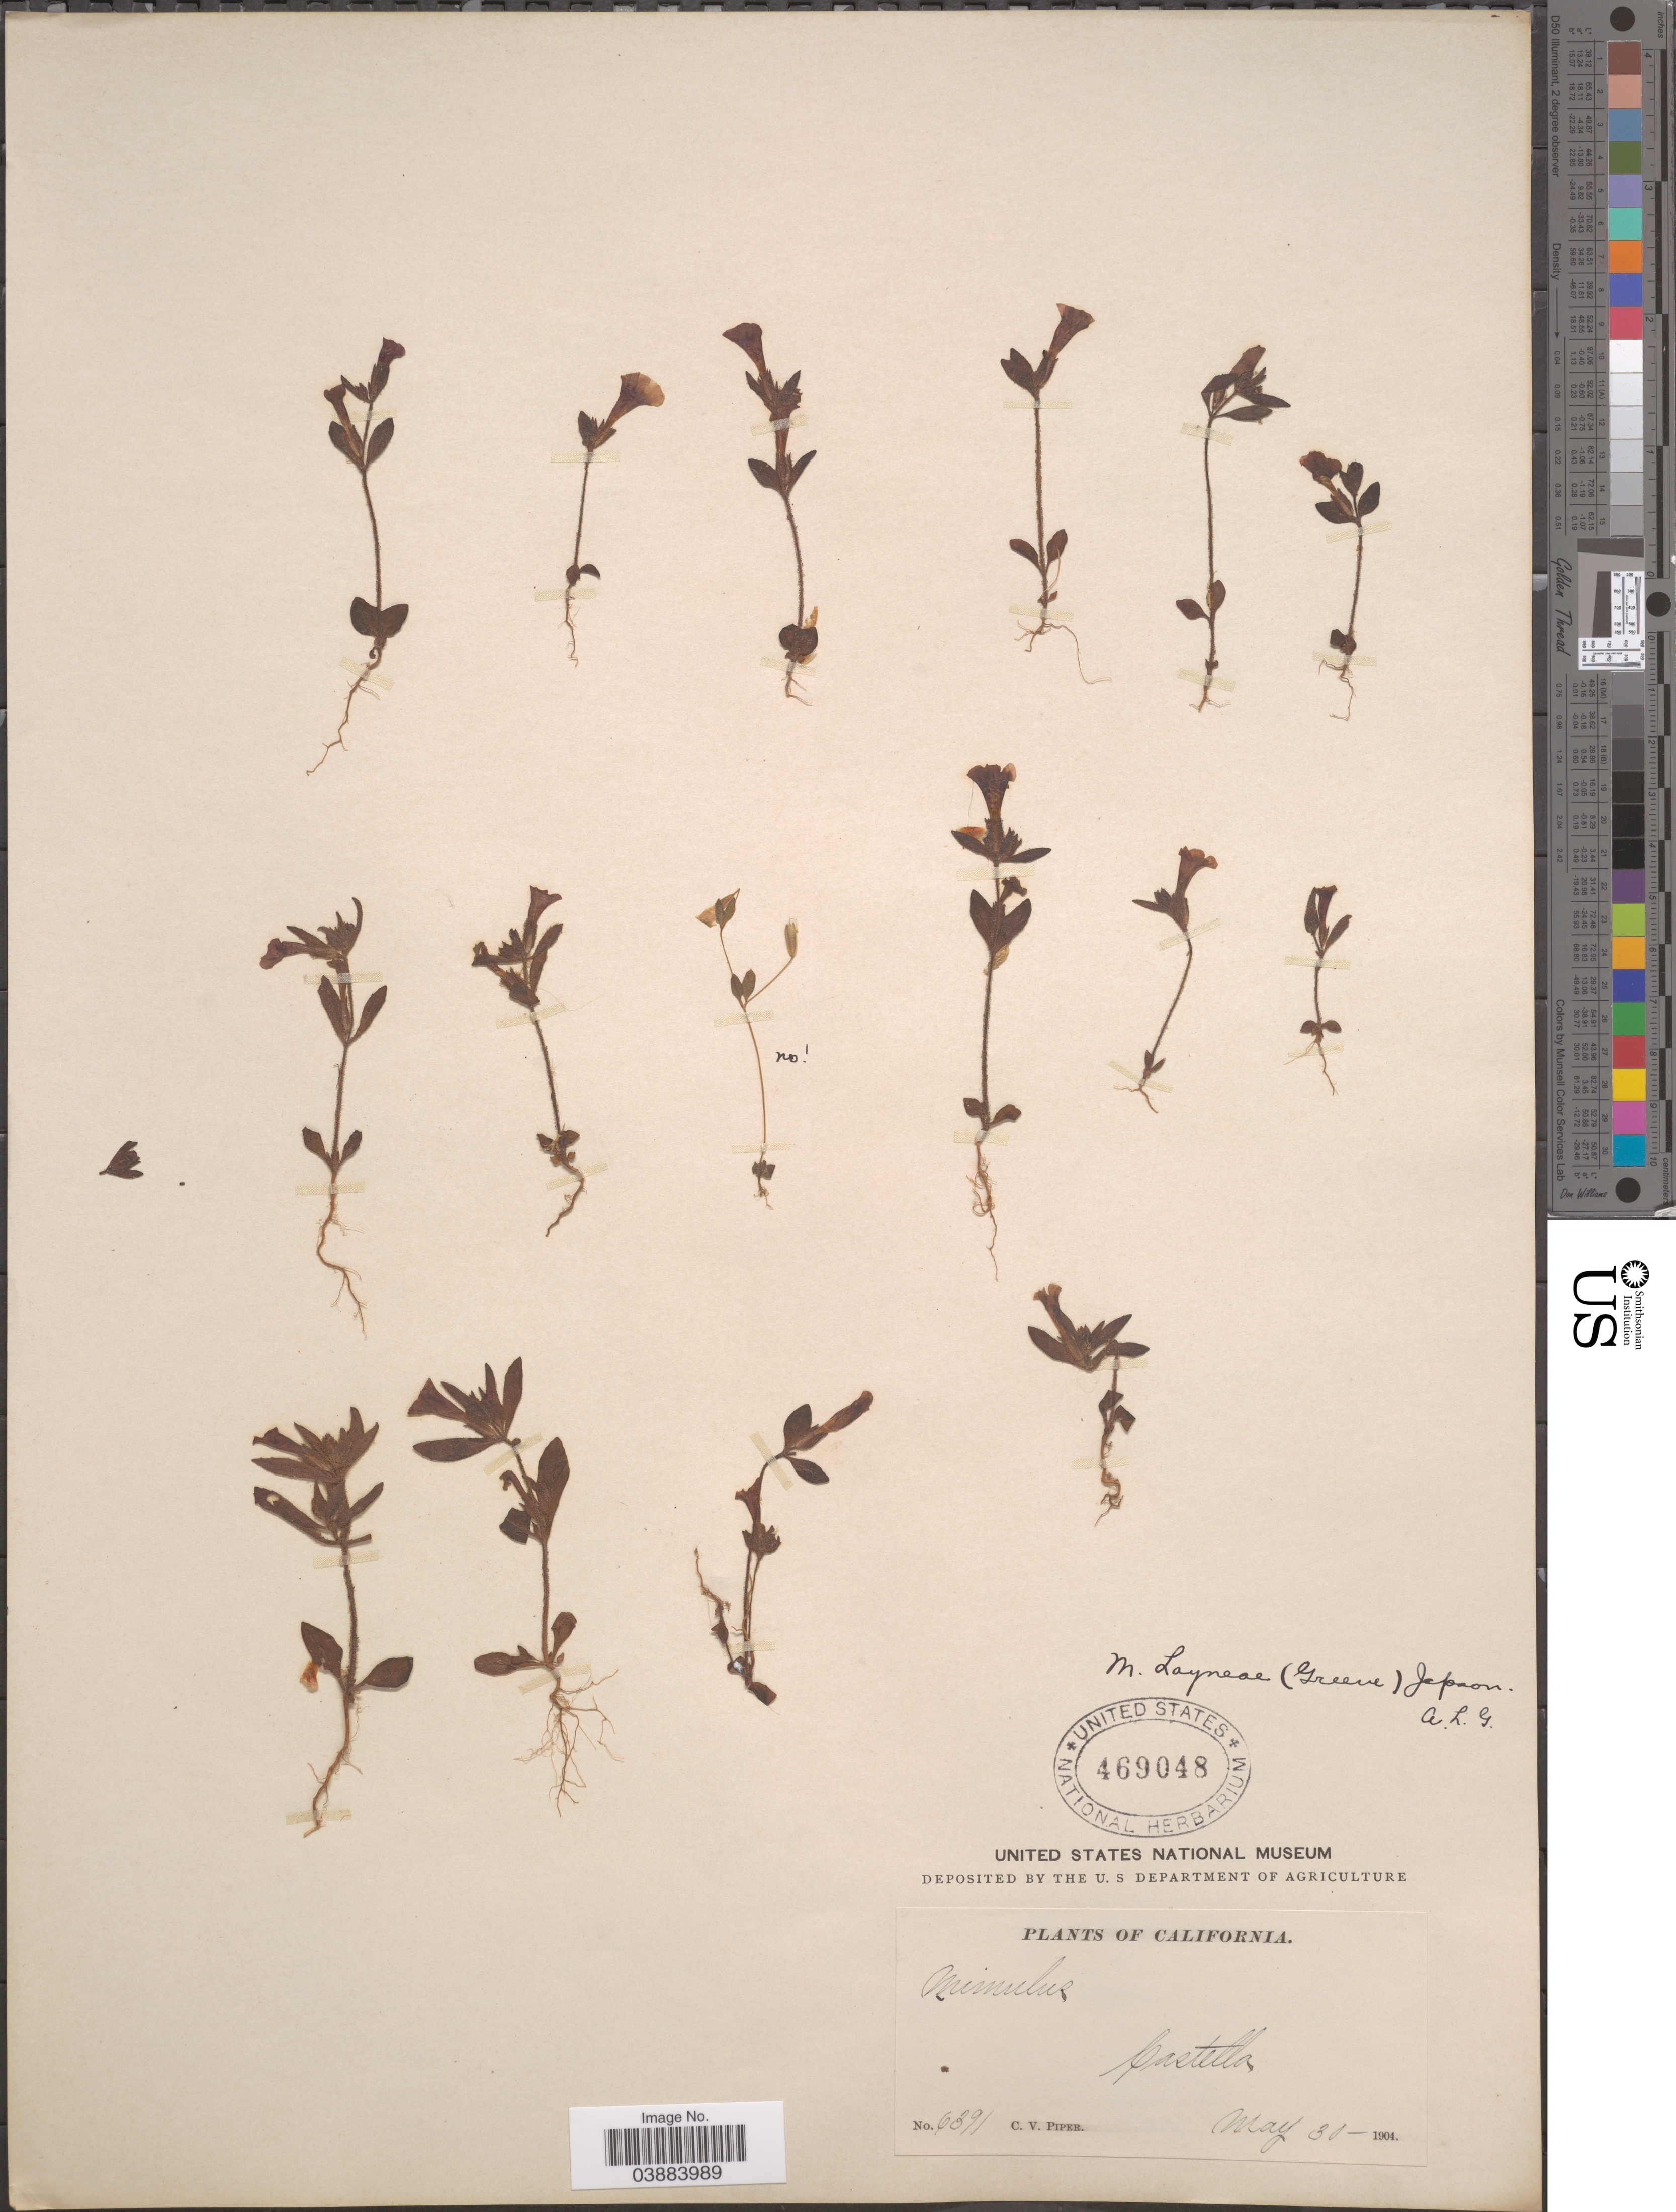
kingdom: Plantae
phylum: Tracheophyta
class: Magnoliopsida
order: Lamiales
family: Phrymaceae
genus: Eunanus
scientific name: Eunanus layneae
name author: Greene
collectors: C. V. Piper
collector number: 6391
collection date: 1904-05-30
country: United States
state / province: California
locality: Castella.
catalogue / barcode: US 469048